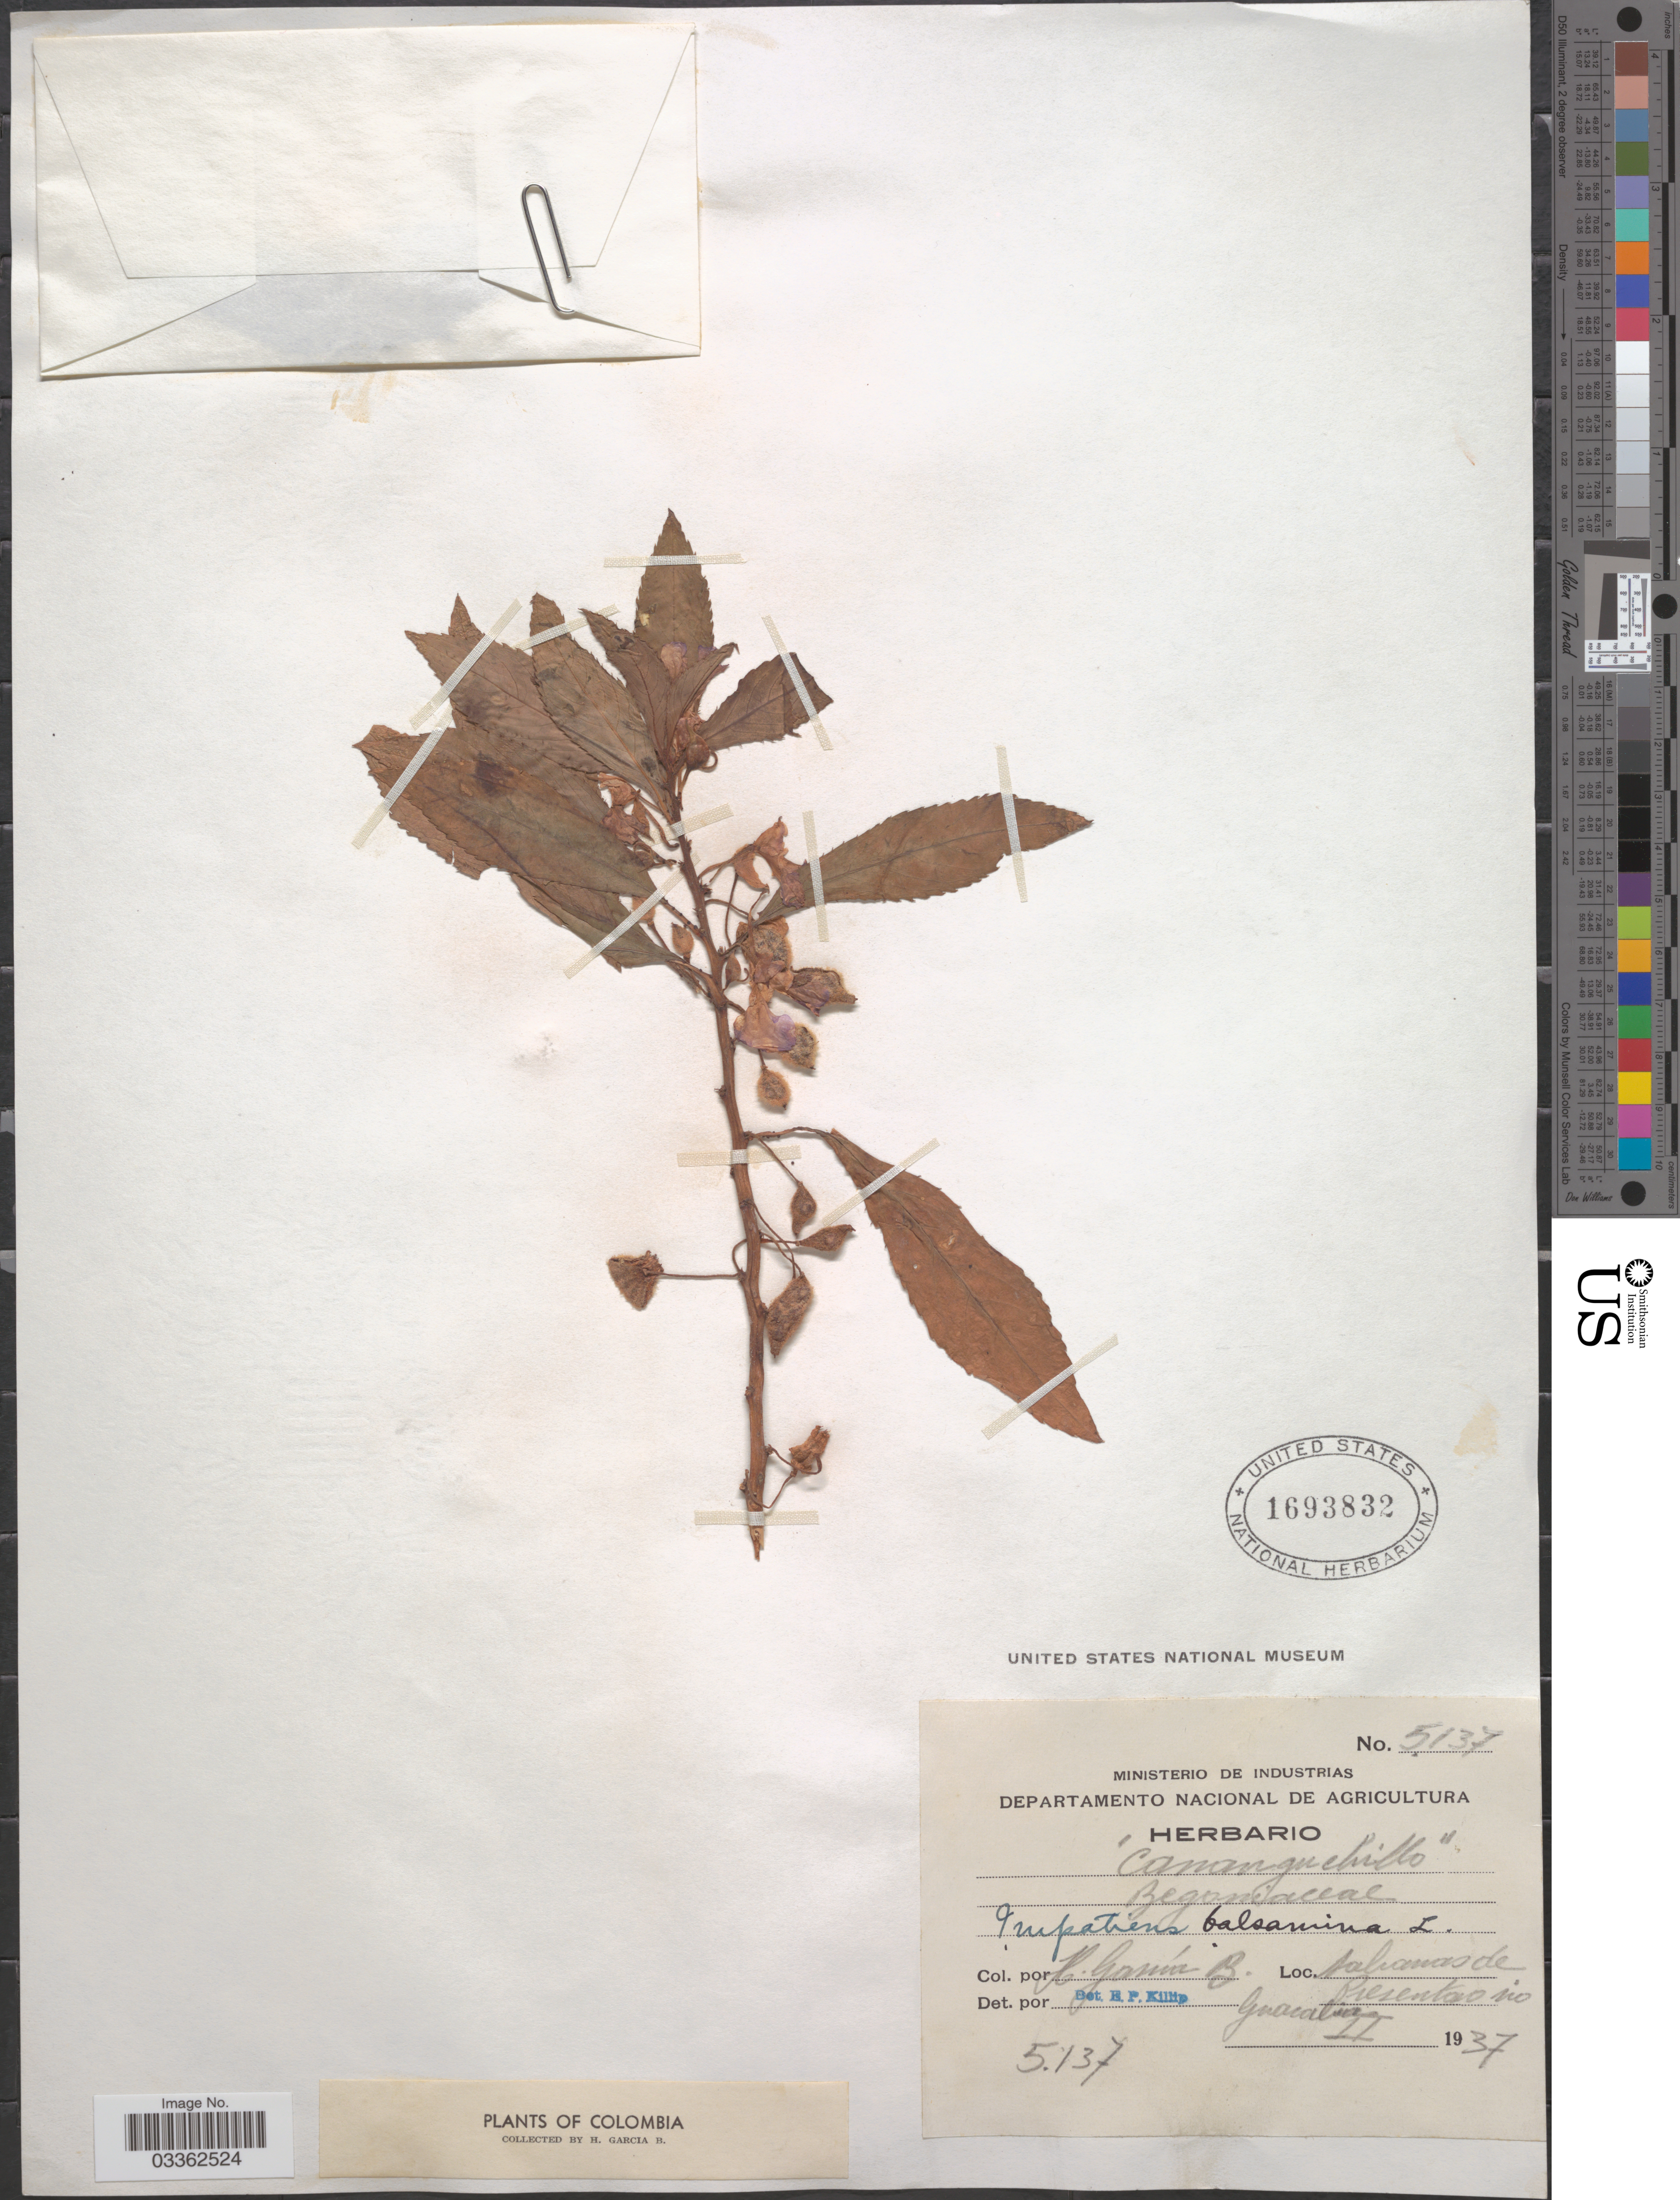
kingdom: Plantae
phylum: Tracheophyta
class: Magnoliopsida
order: Ericales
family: Balsaminaceae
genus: Impatiens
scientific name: Impatiens balsamina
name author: L.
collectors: H. García Barriga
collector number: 5137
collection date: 1937-02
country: Colombia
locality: Sabanas de Presentao [interpreted] rio Guacalia [interpreted].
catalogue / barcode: US 1693832